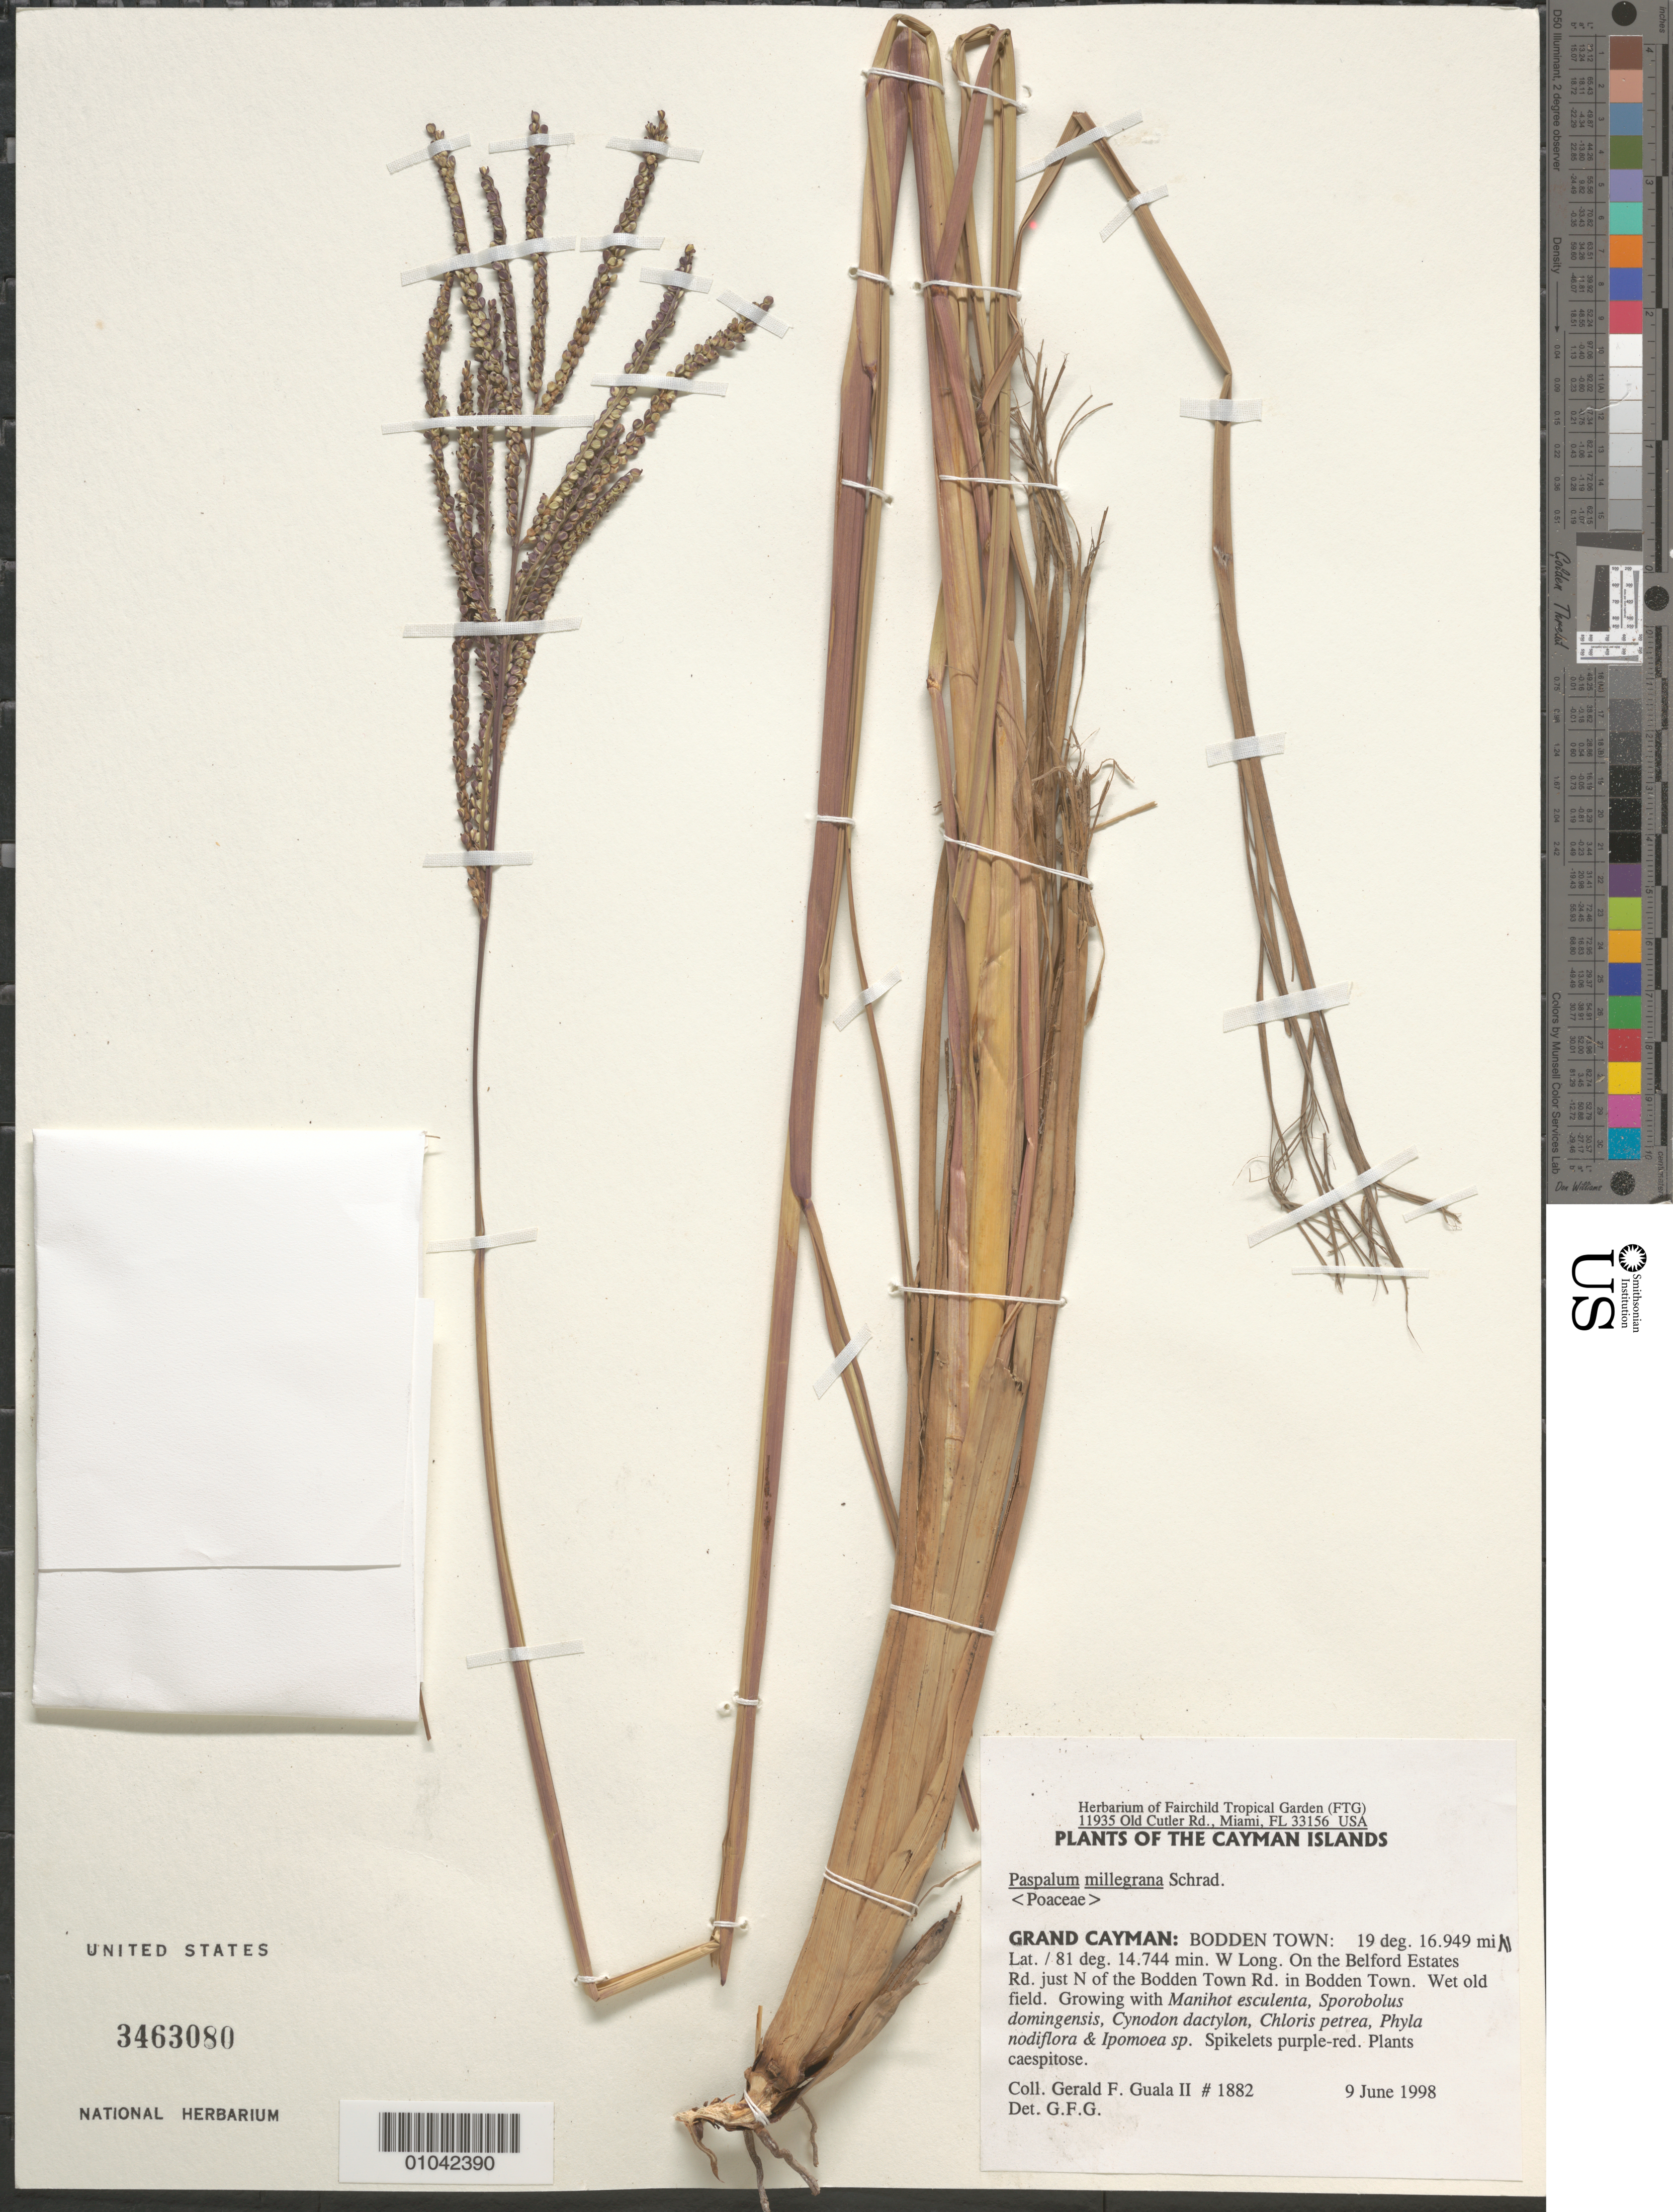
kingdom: Plantae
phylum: Tracheophyta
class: Liliopsida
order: Poales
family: Poaceae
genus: Paspalum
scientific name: Paspalum millegrana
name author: Schrad.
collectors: G. Guala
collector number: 1882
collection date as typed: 09 Jun 1998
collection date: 1998-06-09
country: Cayman Islands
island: Grand Cayman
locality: Bodden Town, on the Belford Estates Road, just N of the Bodden Town Road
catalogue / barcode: US 3463080